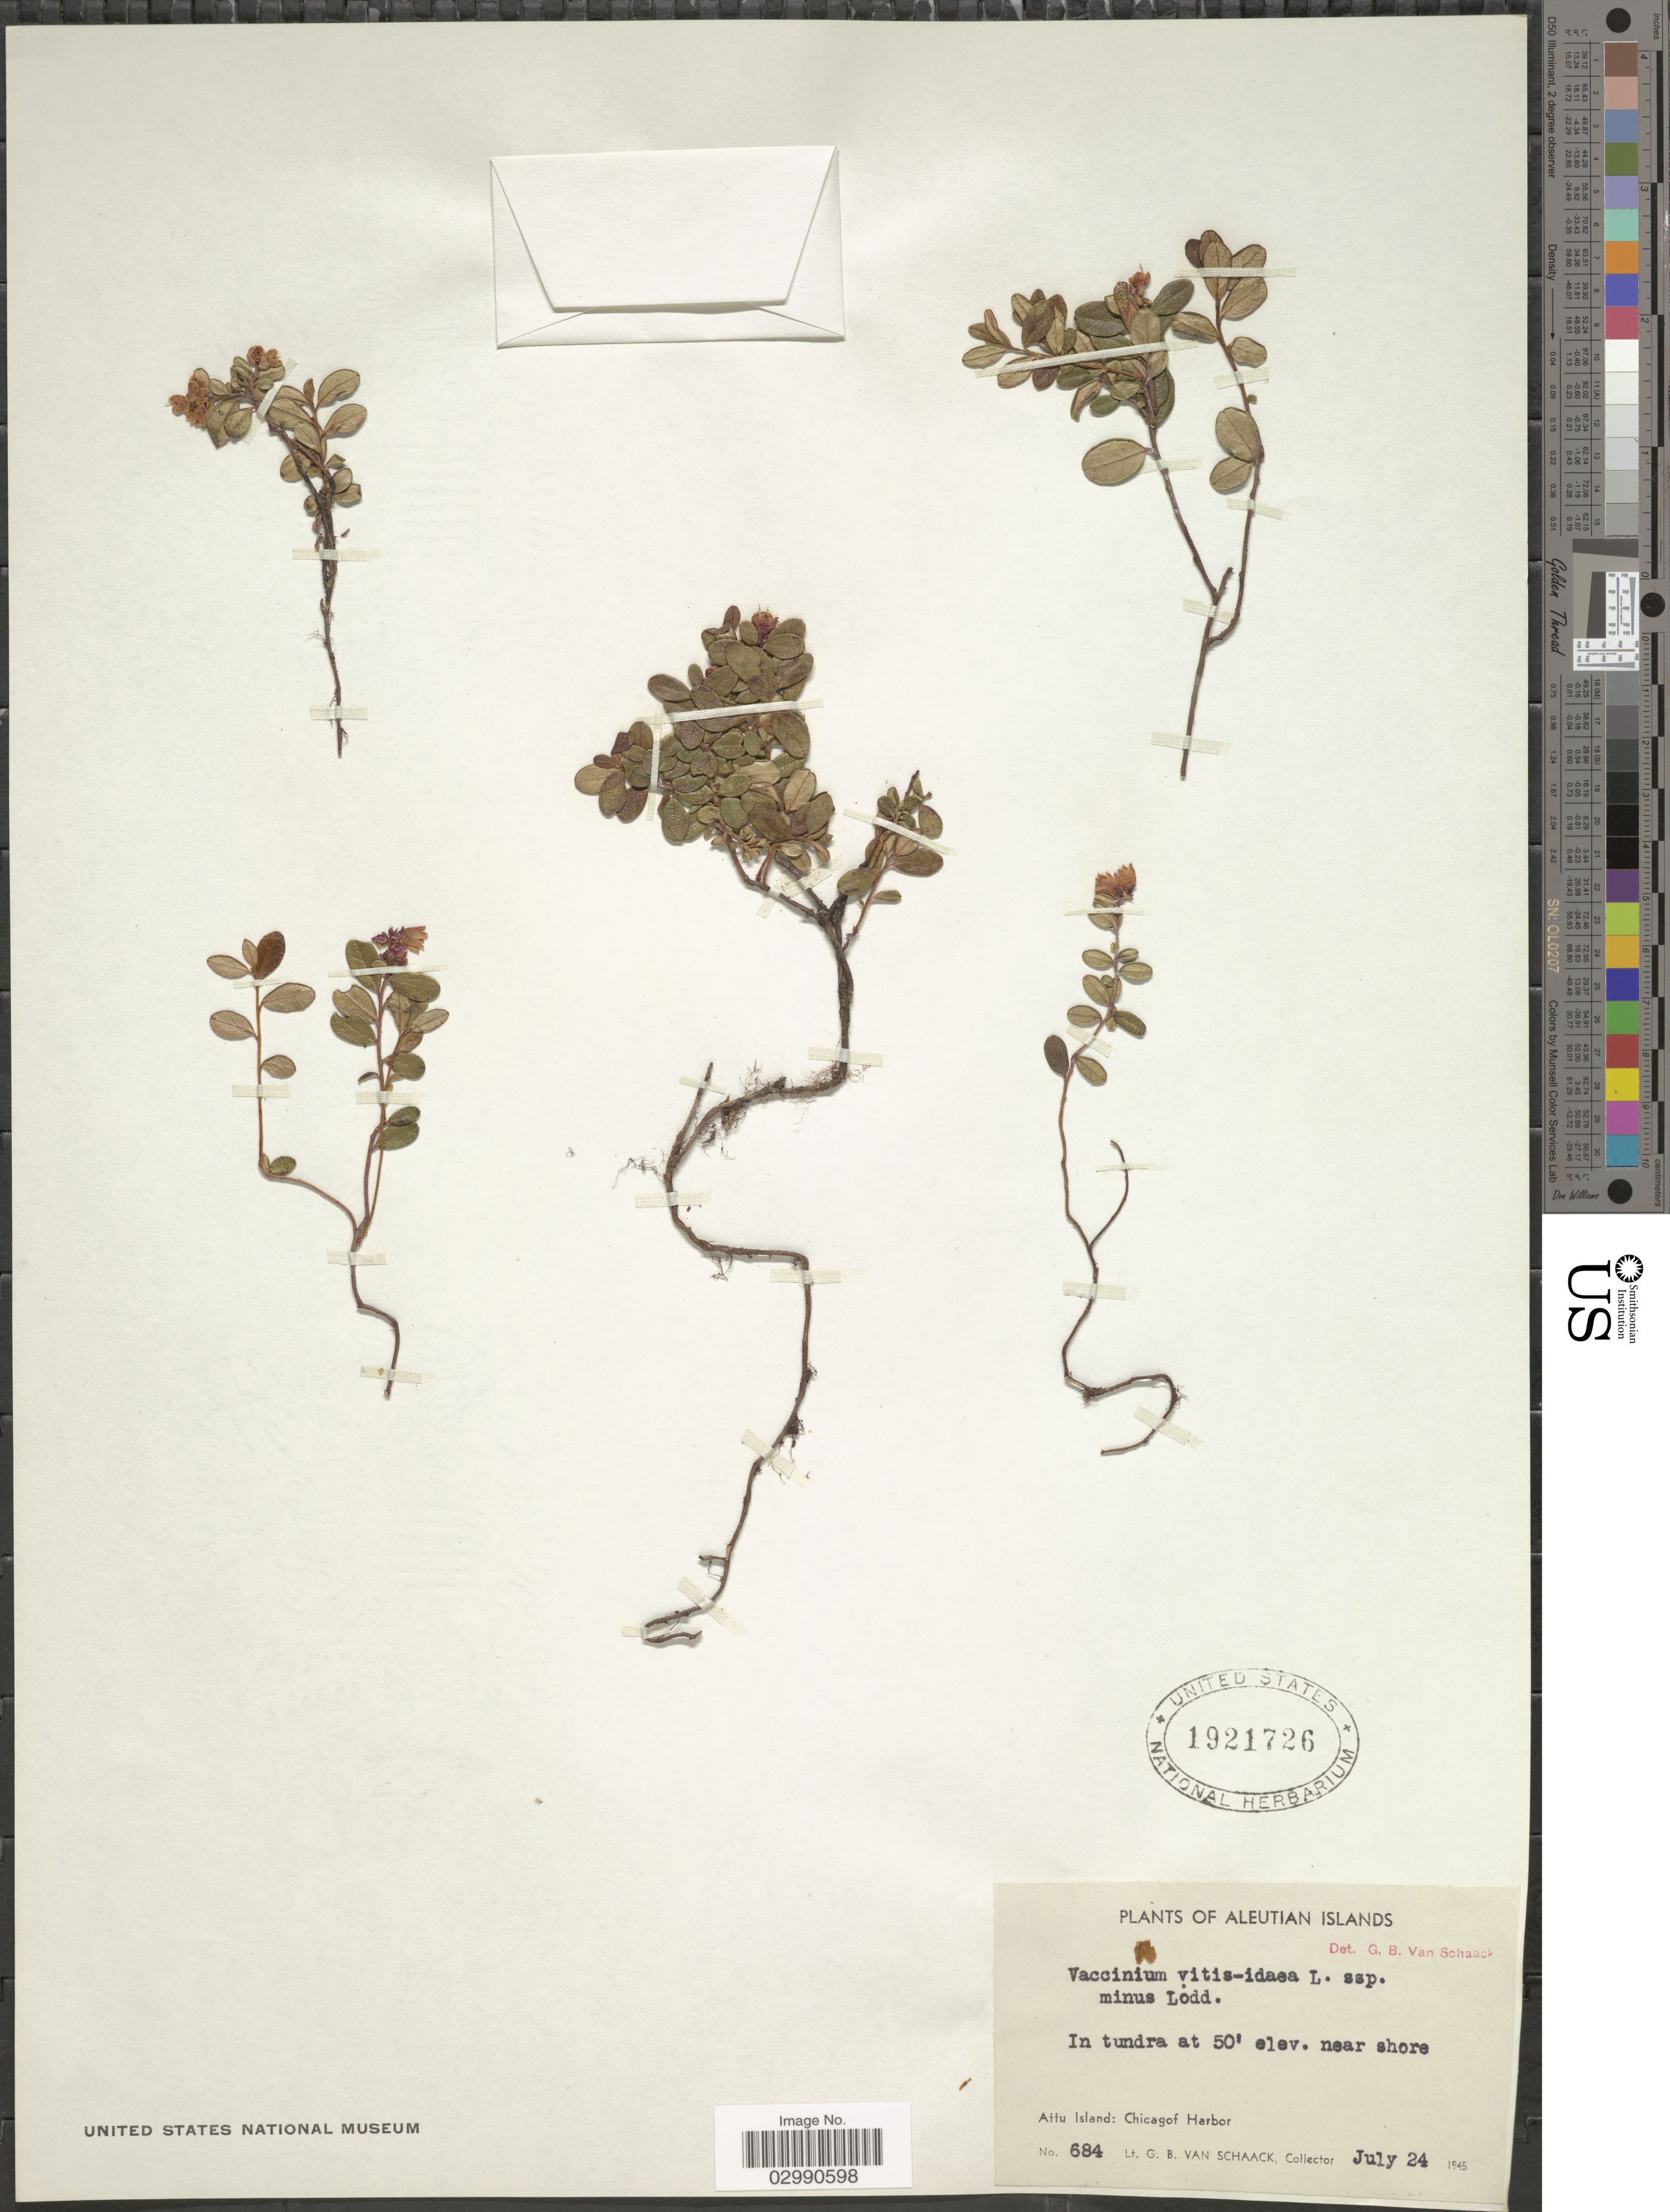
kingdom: Plantae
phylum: Tracheophyta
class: Magnoliopsida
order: Ericales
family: Ericaceae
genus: Vaccinium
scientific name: Vaccinium vitis-idaea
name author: L.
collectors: G. Van Schaak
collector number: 684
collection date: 1945-07-24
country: United States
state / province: Alaska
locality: Aleutian Islands. Attu Island: Chicagof Harbor.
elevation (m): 15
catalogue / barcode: US 1921726